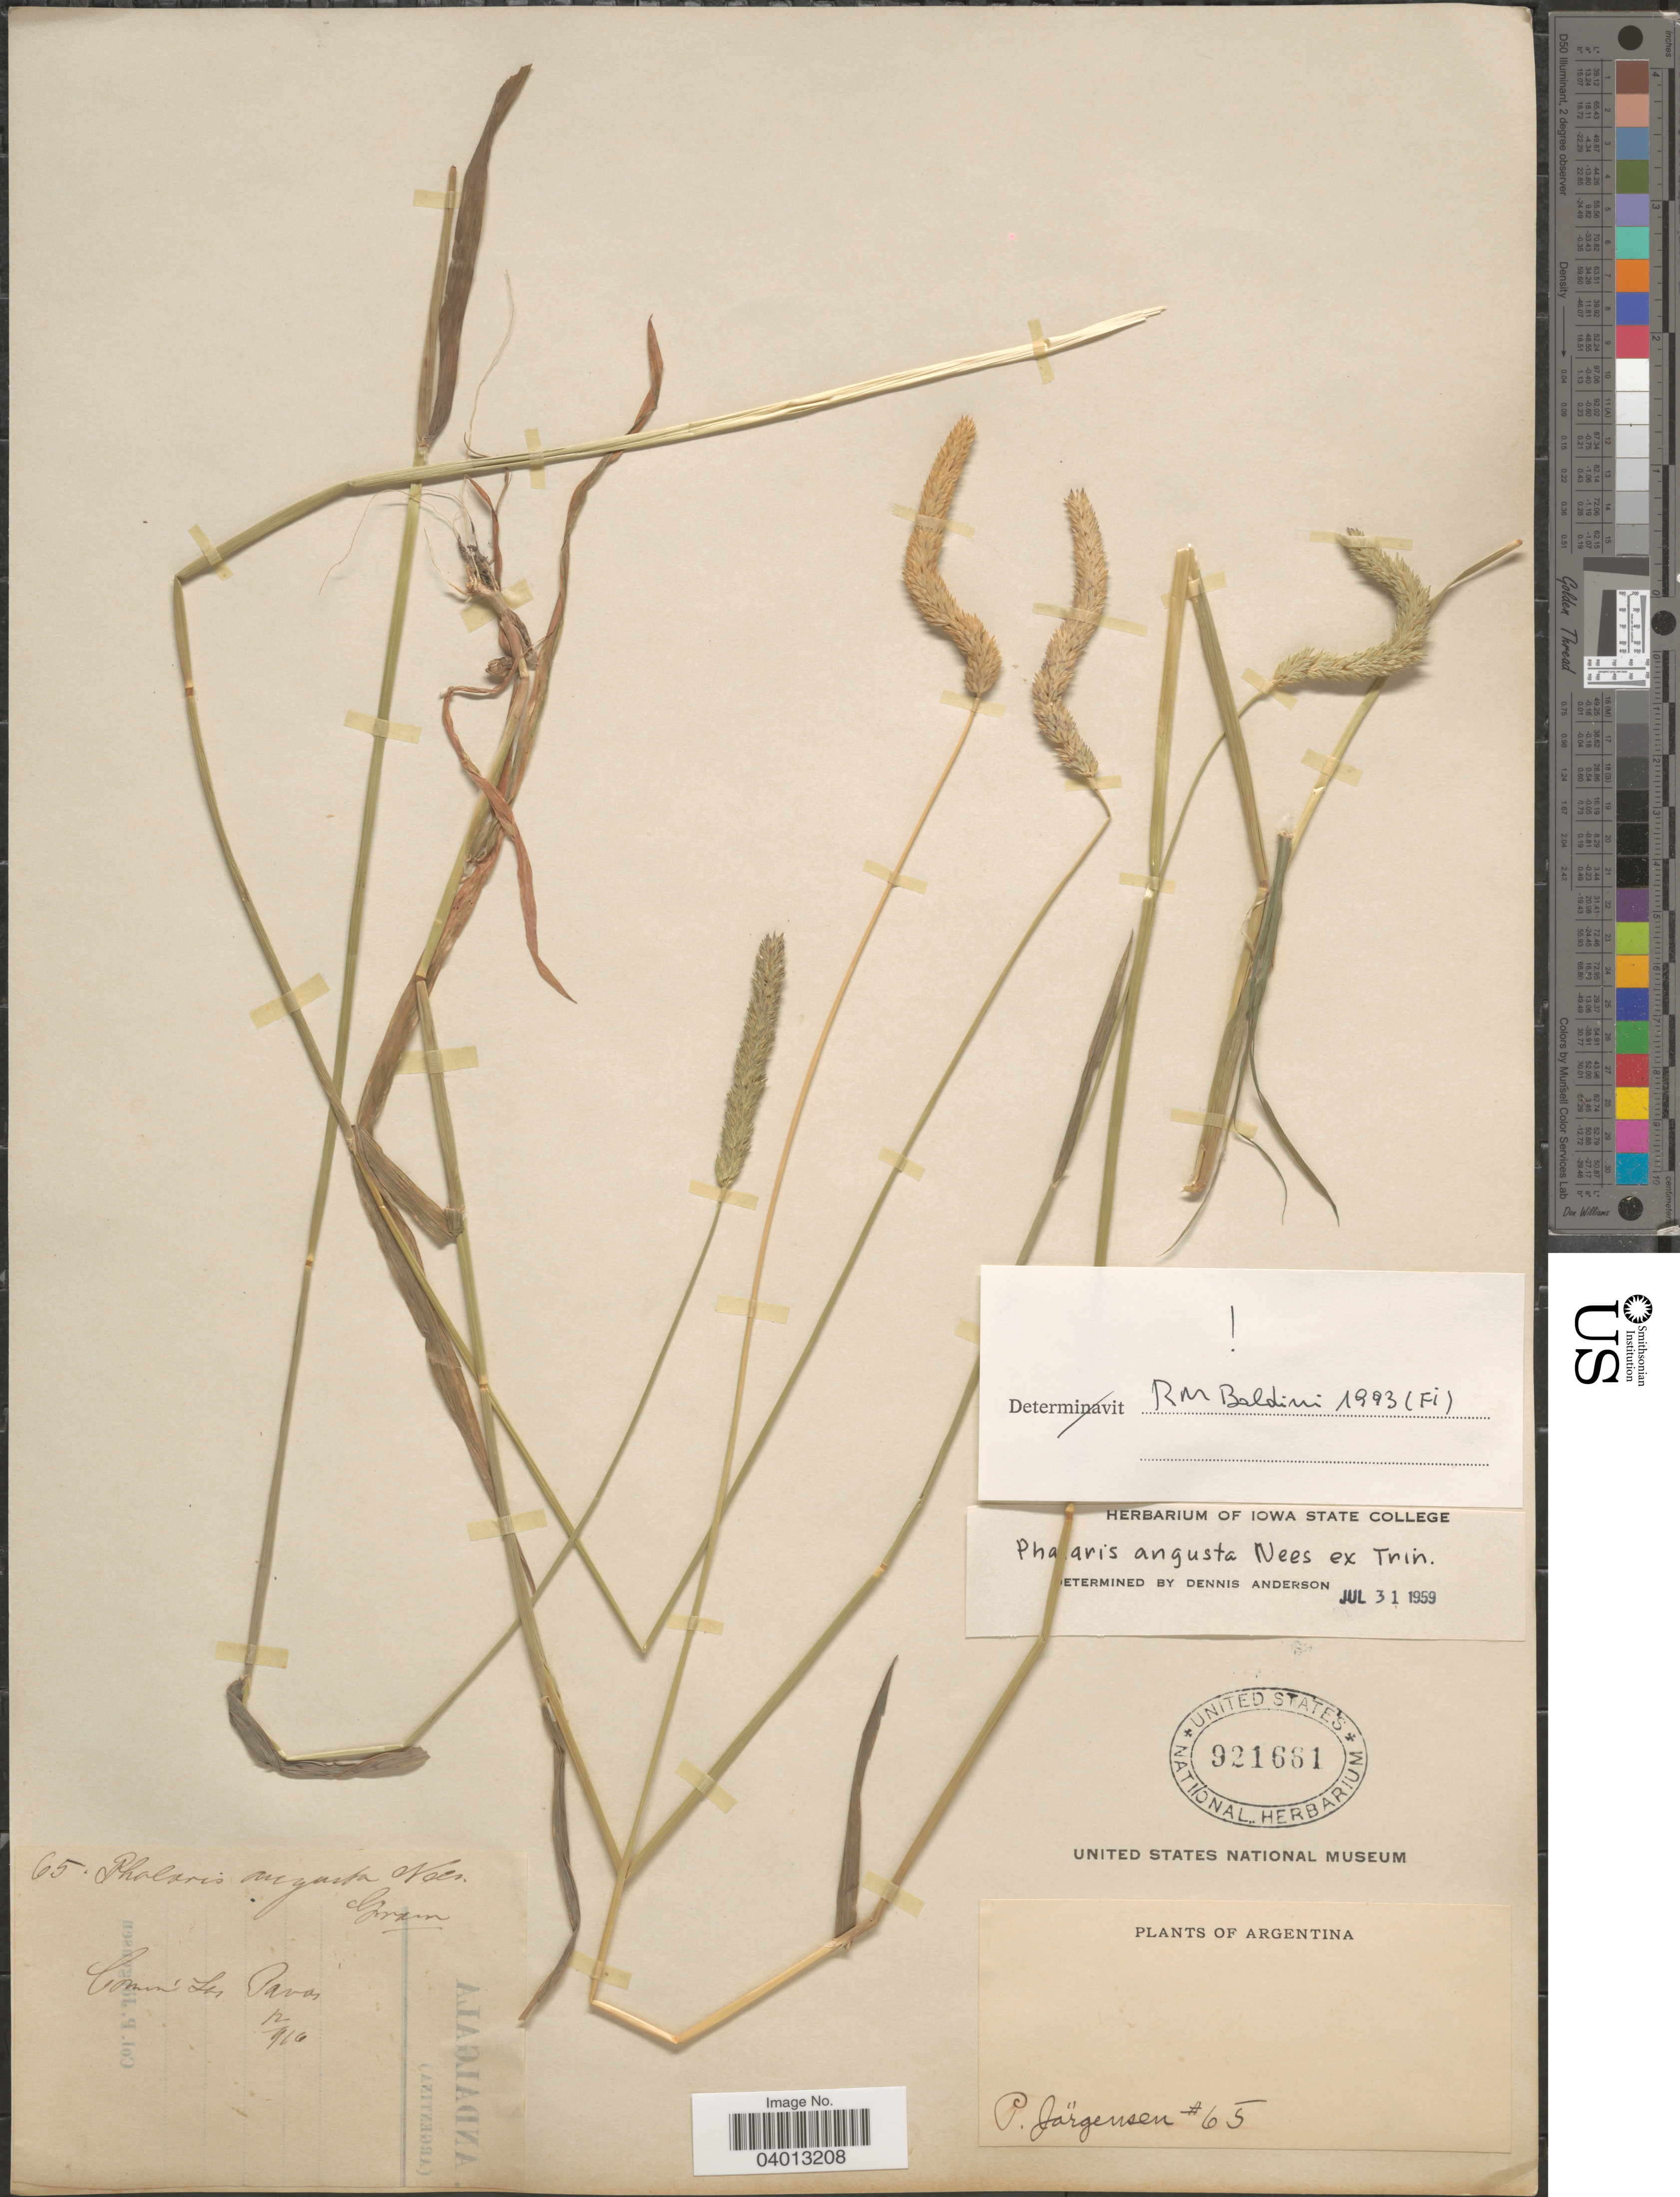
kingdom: Plantae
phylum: Tracheophyta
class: Liliopsida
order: Poales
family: Poaceae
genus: Phalaris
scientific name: Phalaris angusta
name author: Nees ex Trin.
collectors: P. Jörgensen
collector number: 65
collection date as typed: Transcribed d/m/y: 12/9/16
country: Argentina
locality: Comun Las Pavas.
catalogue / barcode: US 921661